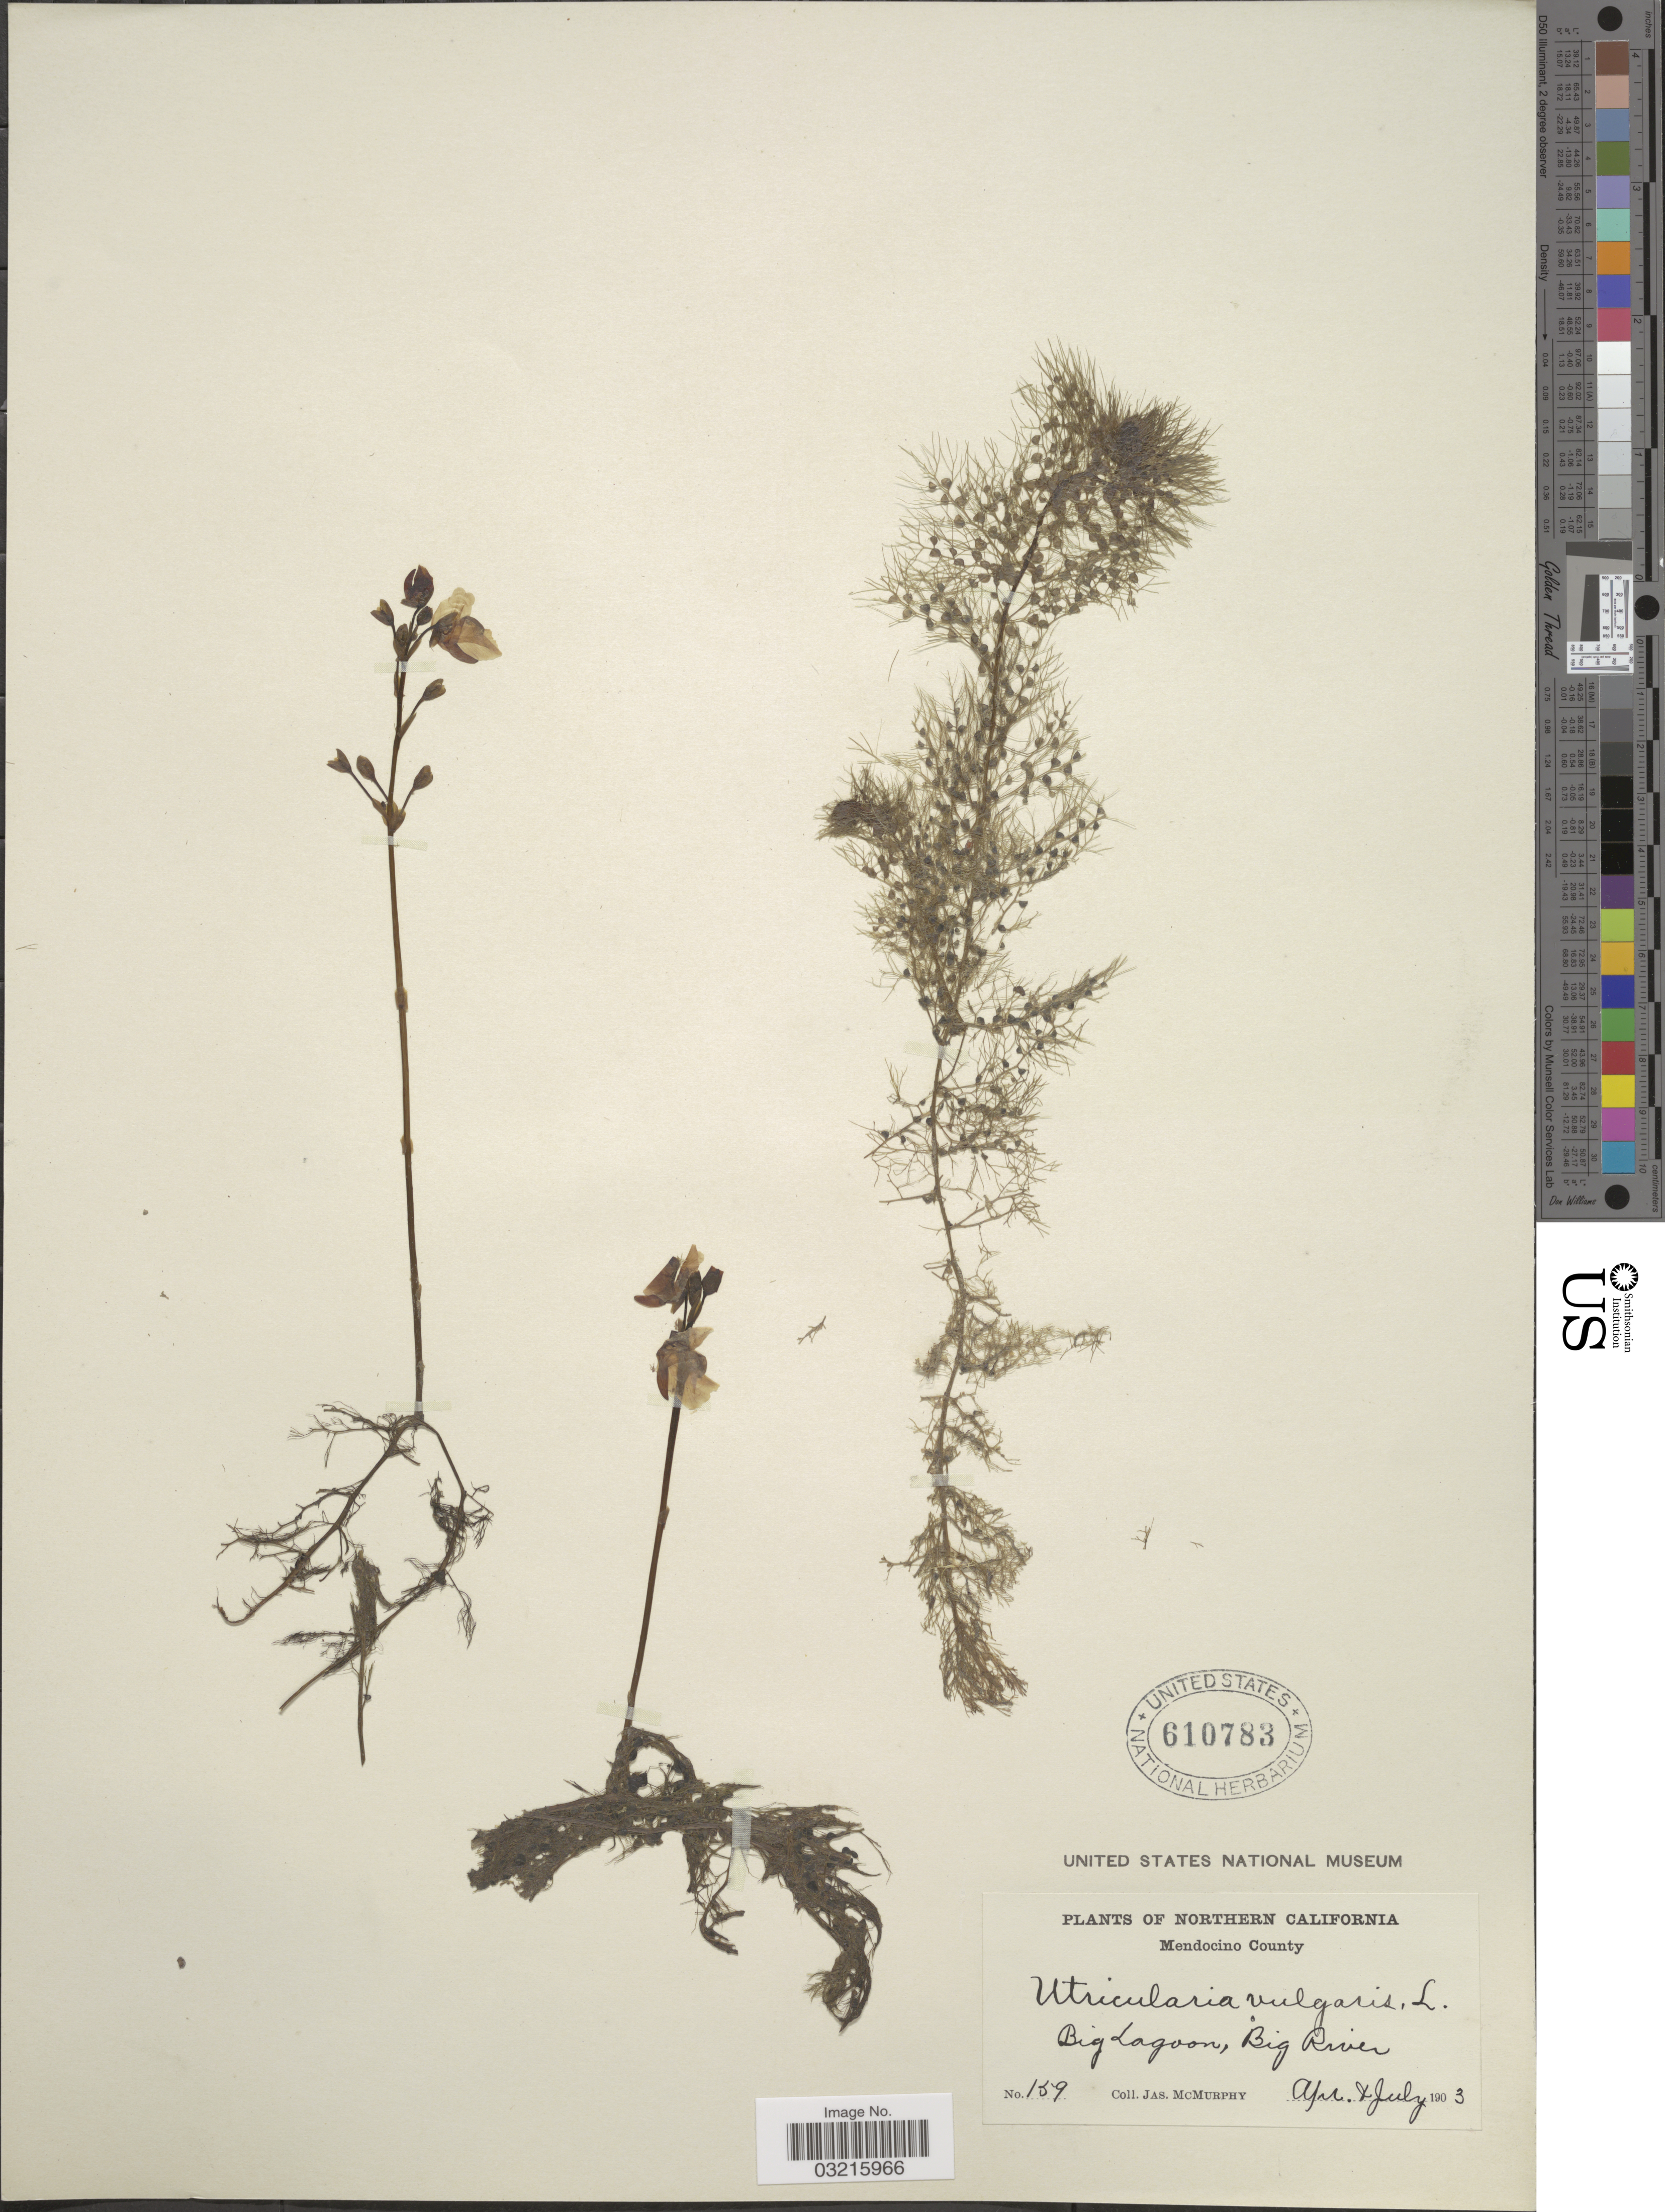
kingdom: Plantae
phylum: Tracheophyta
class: Magnoliopsida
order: Lamiales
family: Lentibulariaceae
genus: Utricularia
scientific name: Utricularia vulgaris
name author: L.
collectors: J. McMurphy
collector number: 159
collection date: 1903-04/1903-07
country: United States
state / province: California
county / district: Mendocino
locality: Northern California, Mendocino County, Big Lagoon, Big River.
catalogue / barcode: US 610783